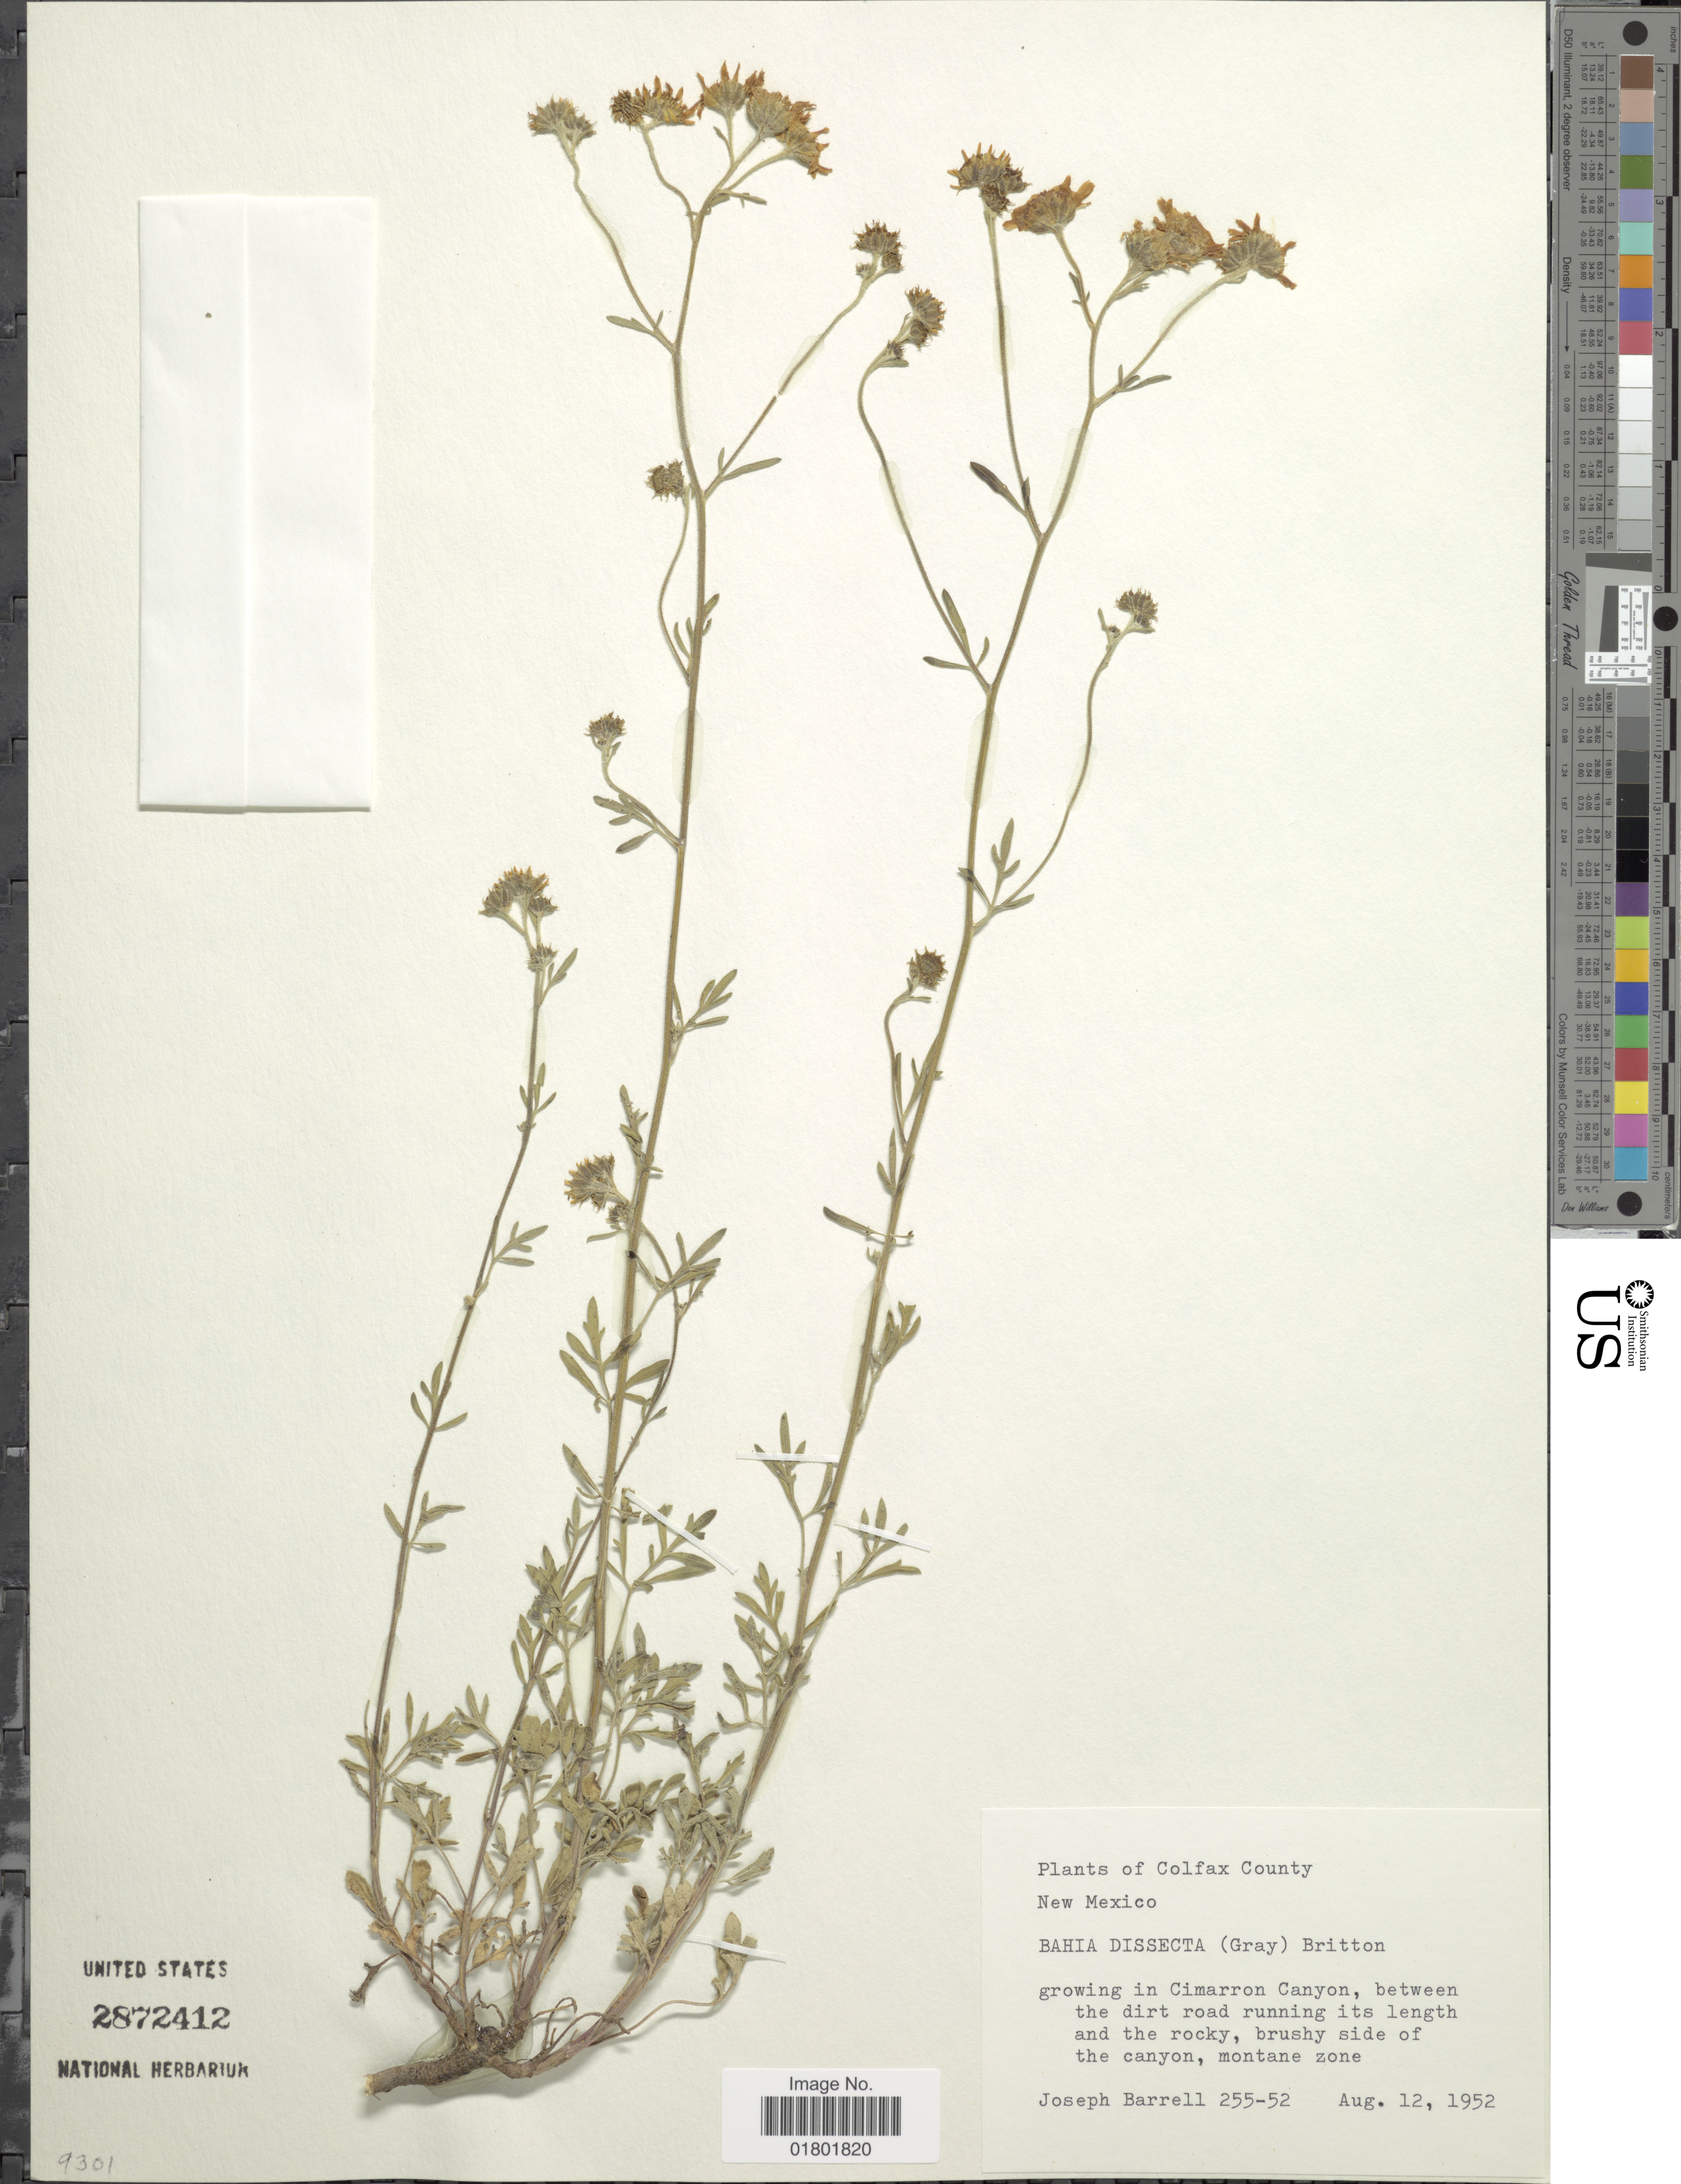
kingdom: Plantae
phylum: Tracheophyta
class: Magnoliopsida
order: Asterales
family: Asteraceae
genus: Bahia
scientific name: Bahia dissecta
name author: (A. Gray) Britton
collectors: J. Barrell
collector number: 255-52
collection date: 1952-08-12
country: United States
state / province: New Mexico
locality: Colfax County, growing in Cimarron Canyon, between the dirt road running its length and and the rocky, brushy side of the canyon, montane zone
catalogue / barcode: US 2872412